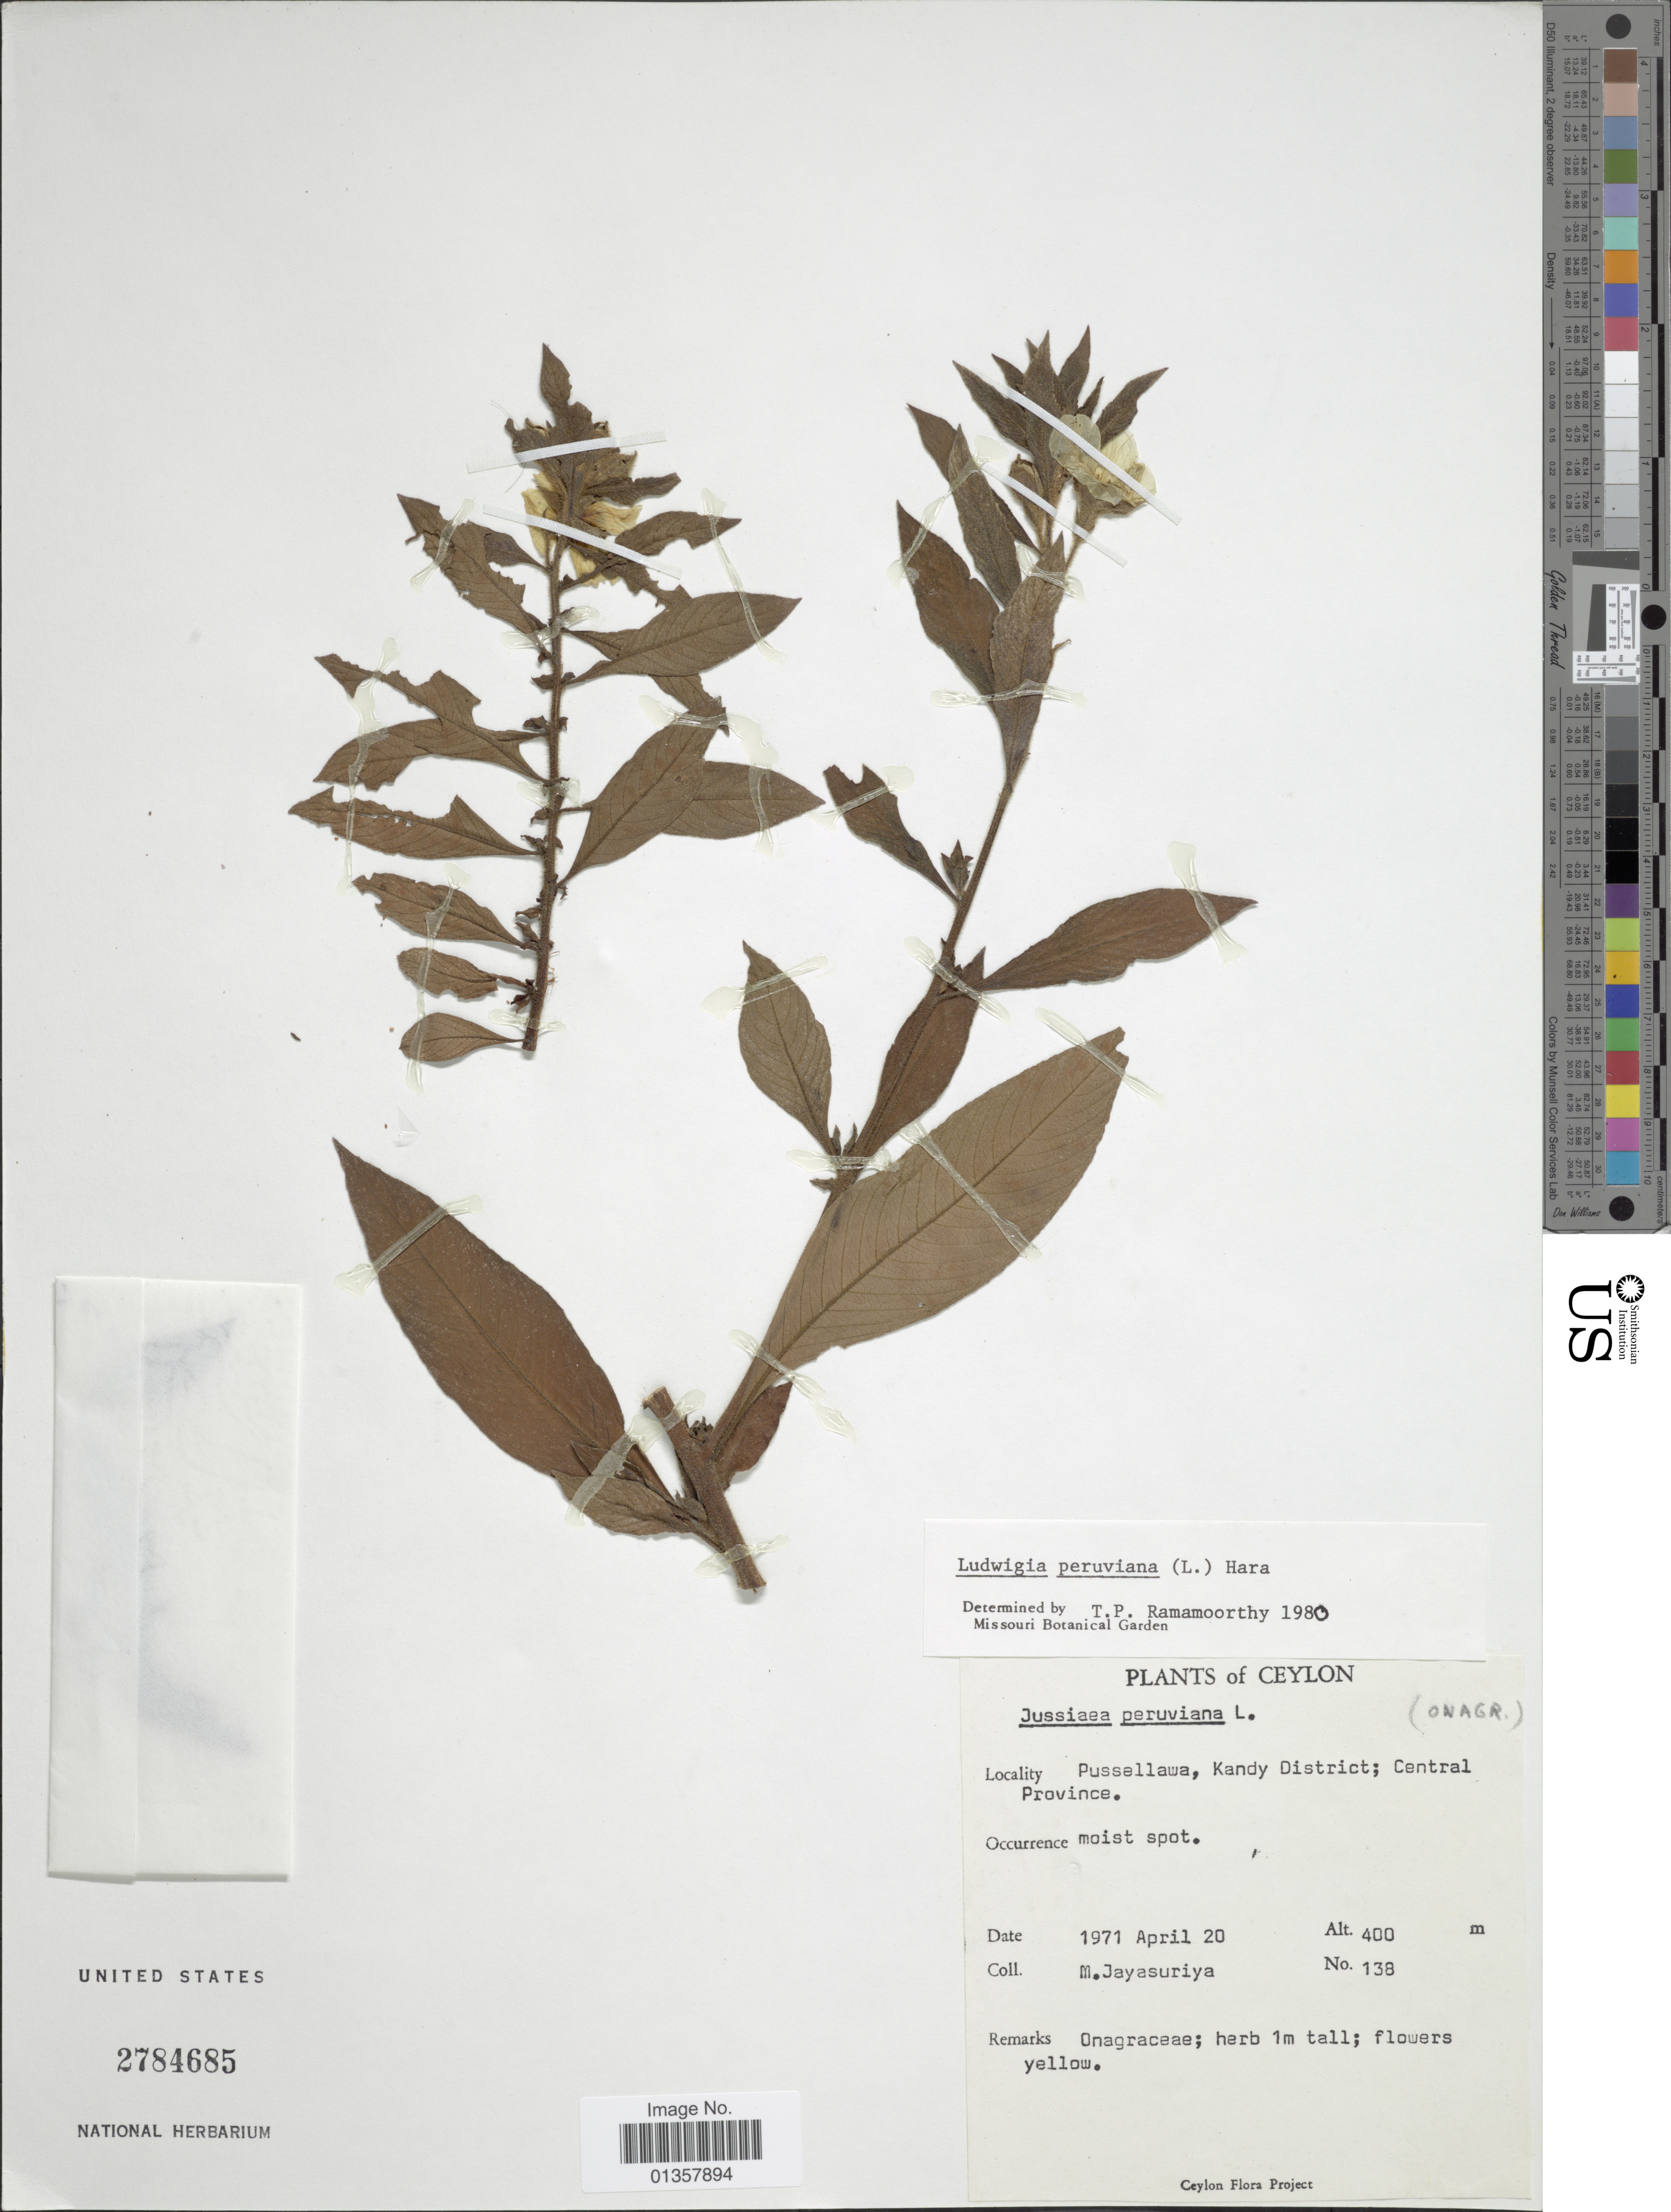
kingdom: Plantae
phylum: Tracheophyta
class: Magnoliopsida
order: Myrtales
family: Onagraceae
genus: Ludwigia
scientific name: Ludwigia peruviana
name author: (L.) H. Hara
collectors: M. Jayasuriya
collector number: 138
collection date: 1971-04-20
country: Sri Lanka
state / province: Central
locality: Ceylon. Pussellawa, Kandy District; Central Province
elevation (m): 400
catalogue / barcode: US 2784685